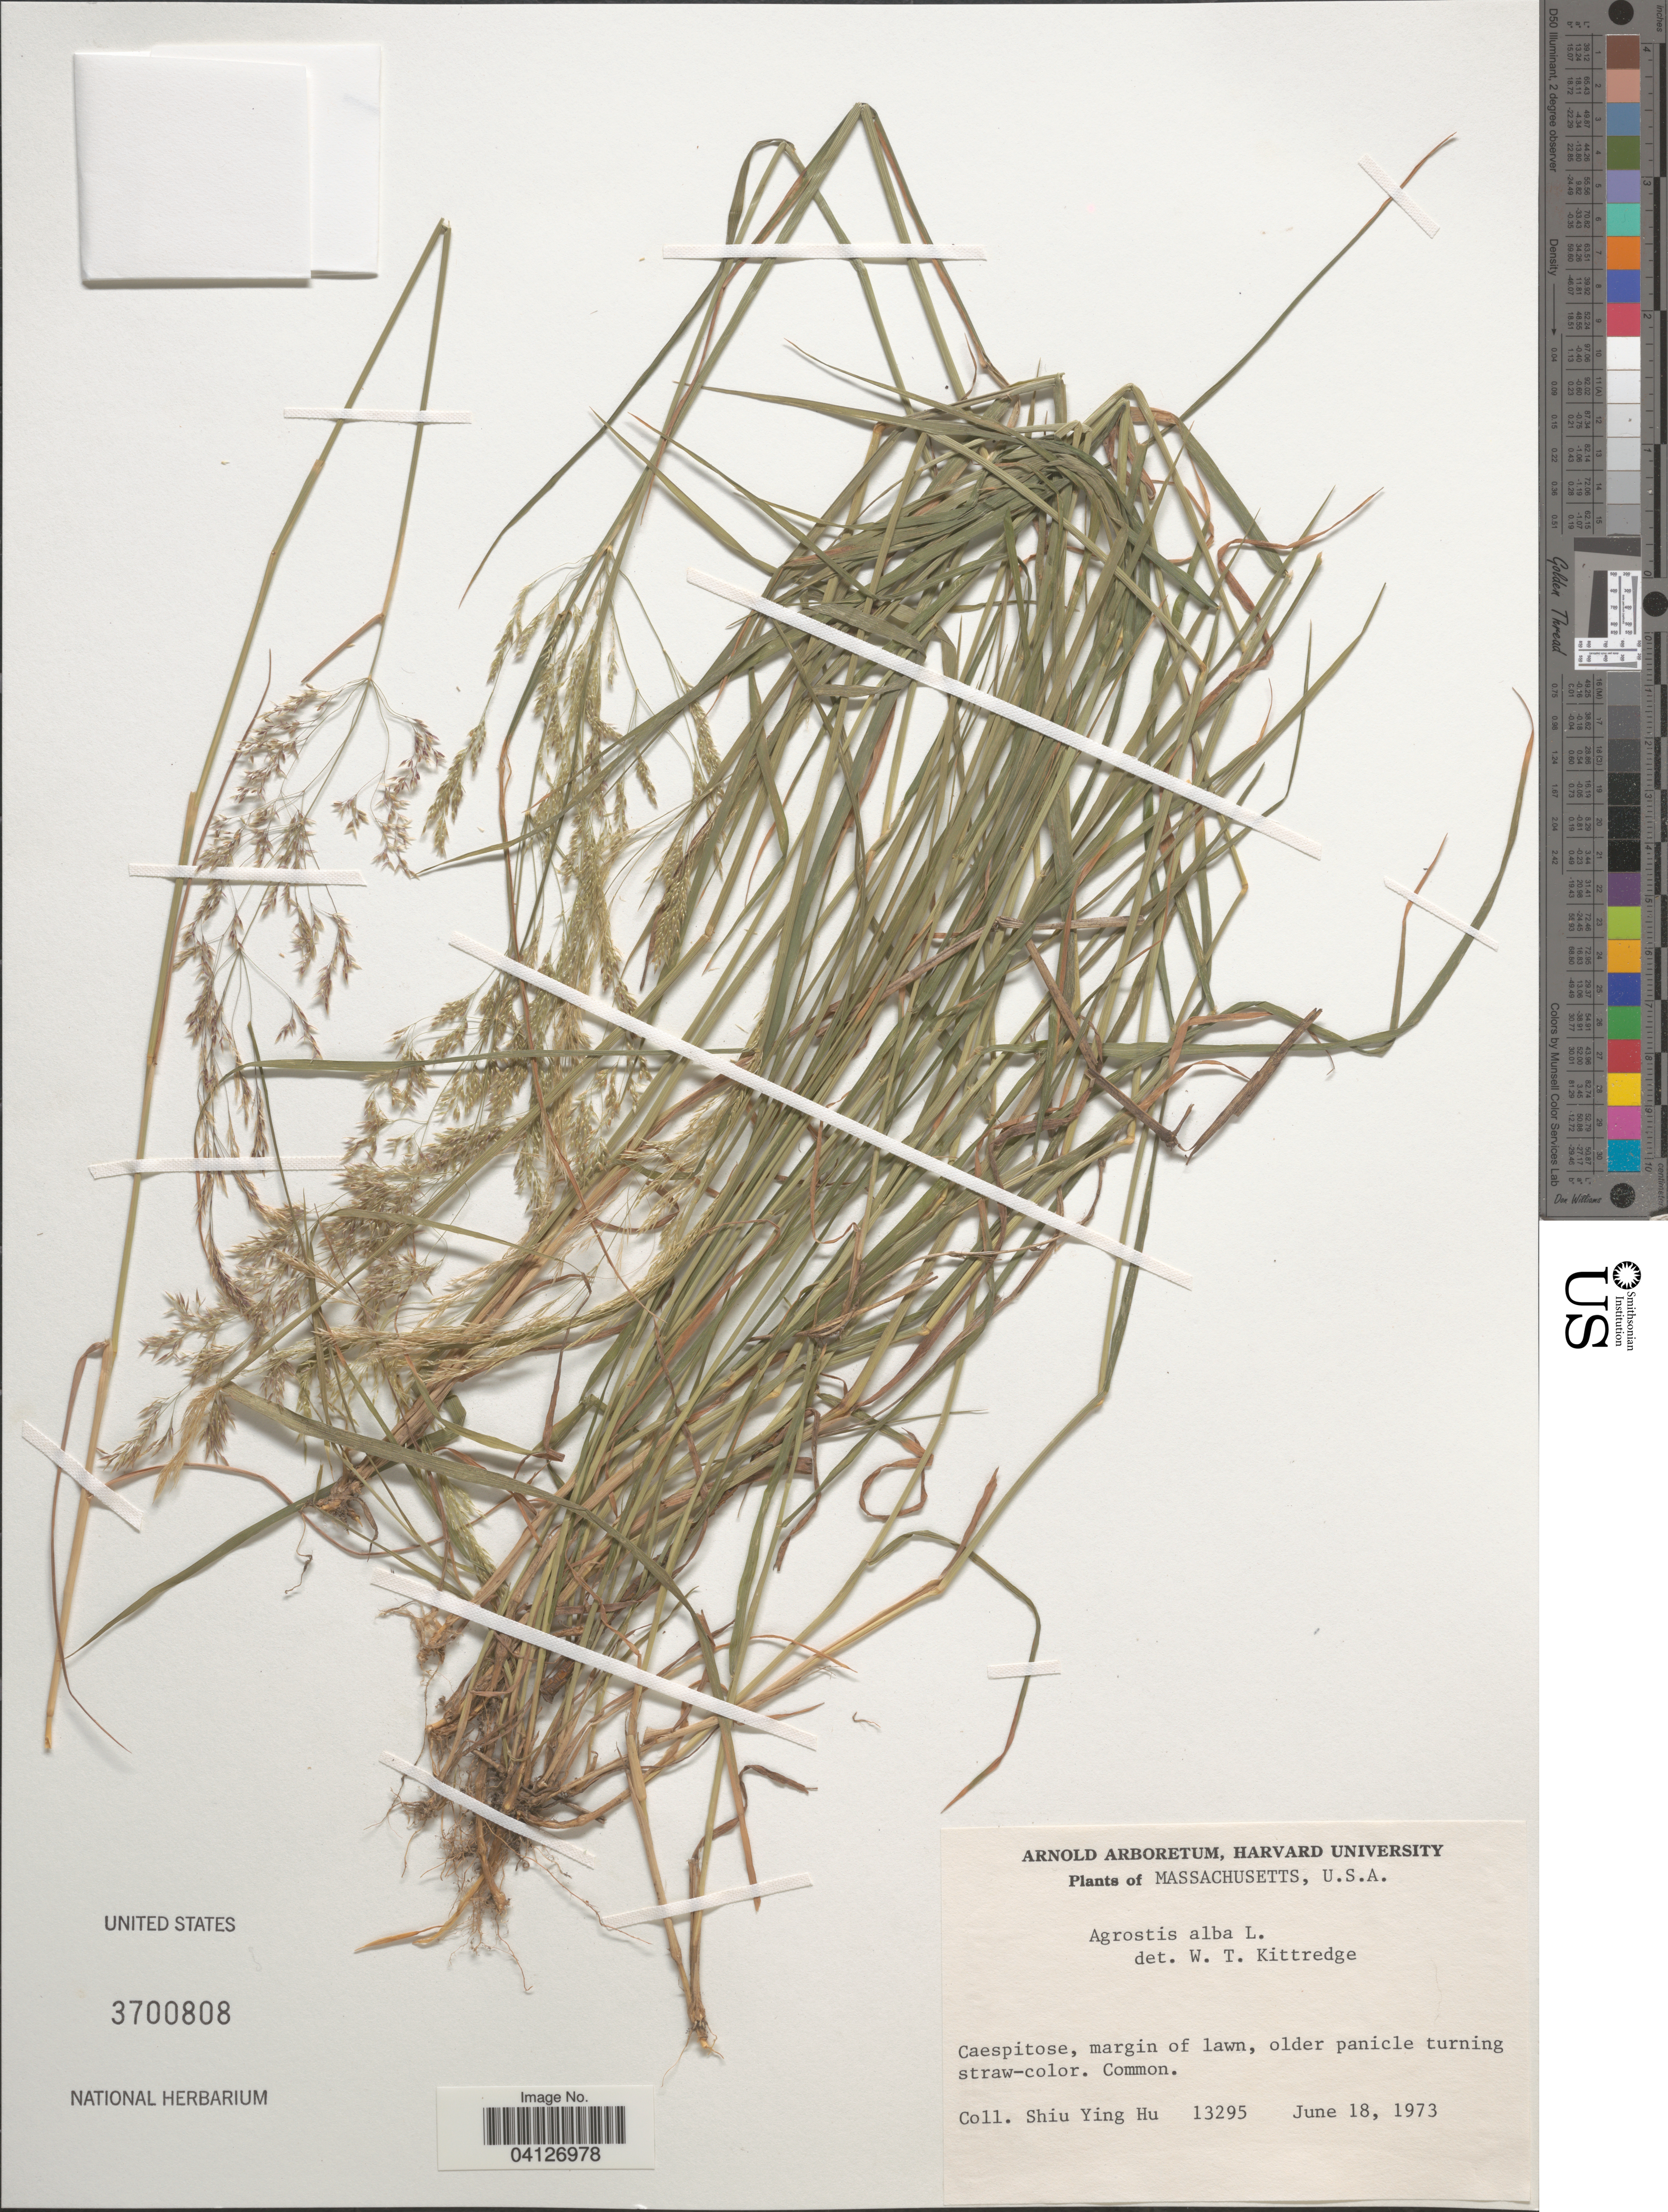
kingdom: Plantae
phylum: Tracheophyta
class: Liliopsida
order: Poales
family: Poaceae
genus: Agrostis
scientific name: Agrostis alba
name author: L.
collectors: S. Y. Hu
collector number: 13295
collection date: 1973-06-18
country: United States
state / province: Massachusetts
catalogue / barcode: US 3700808